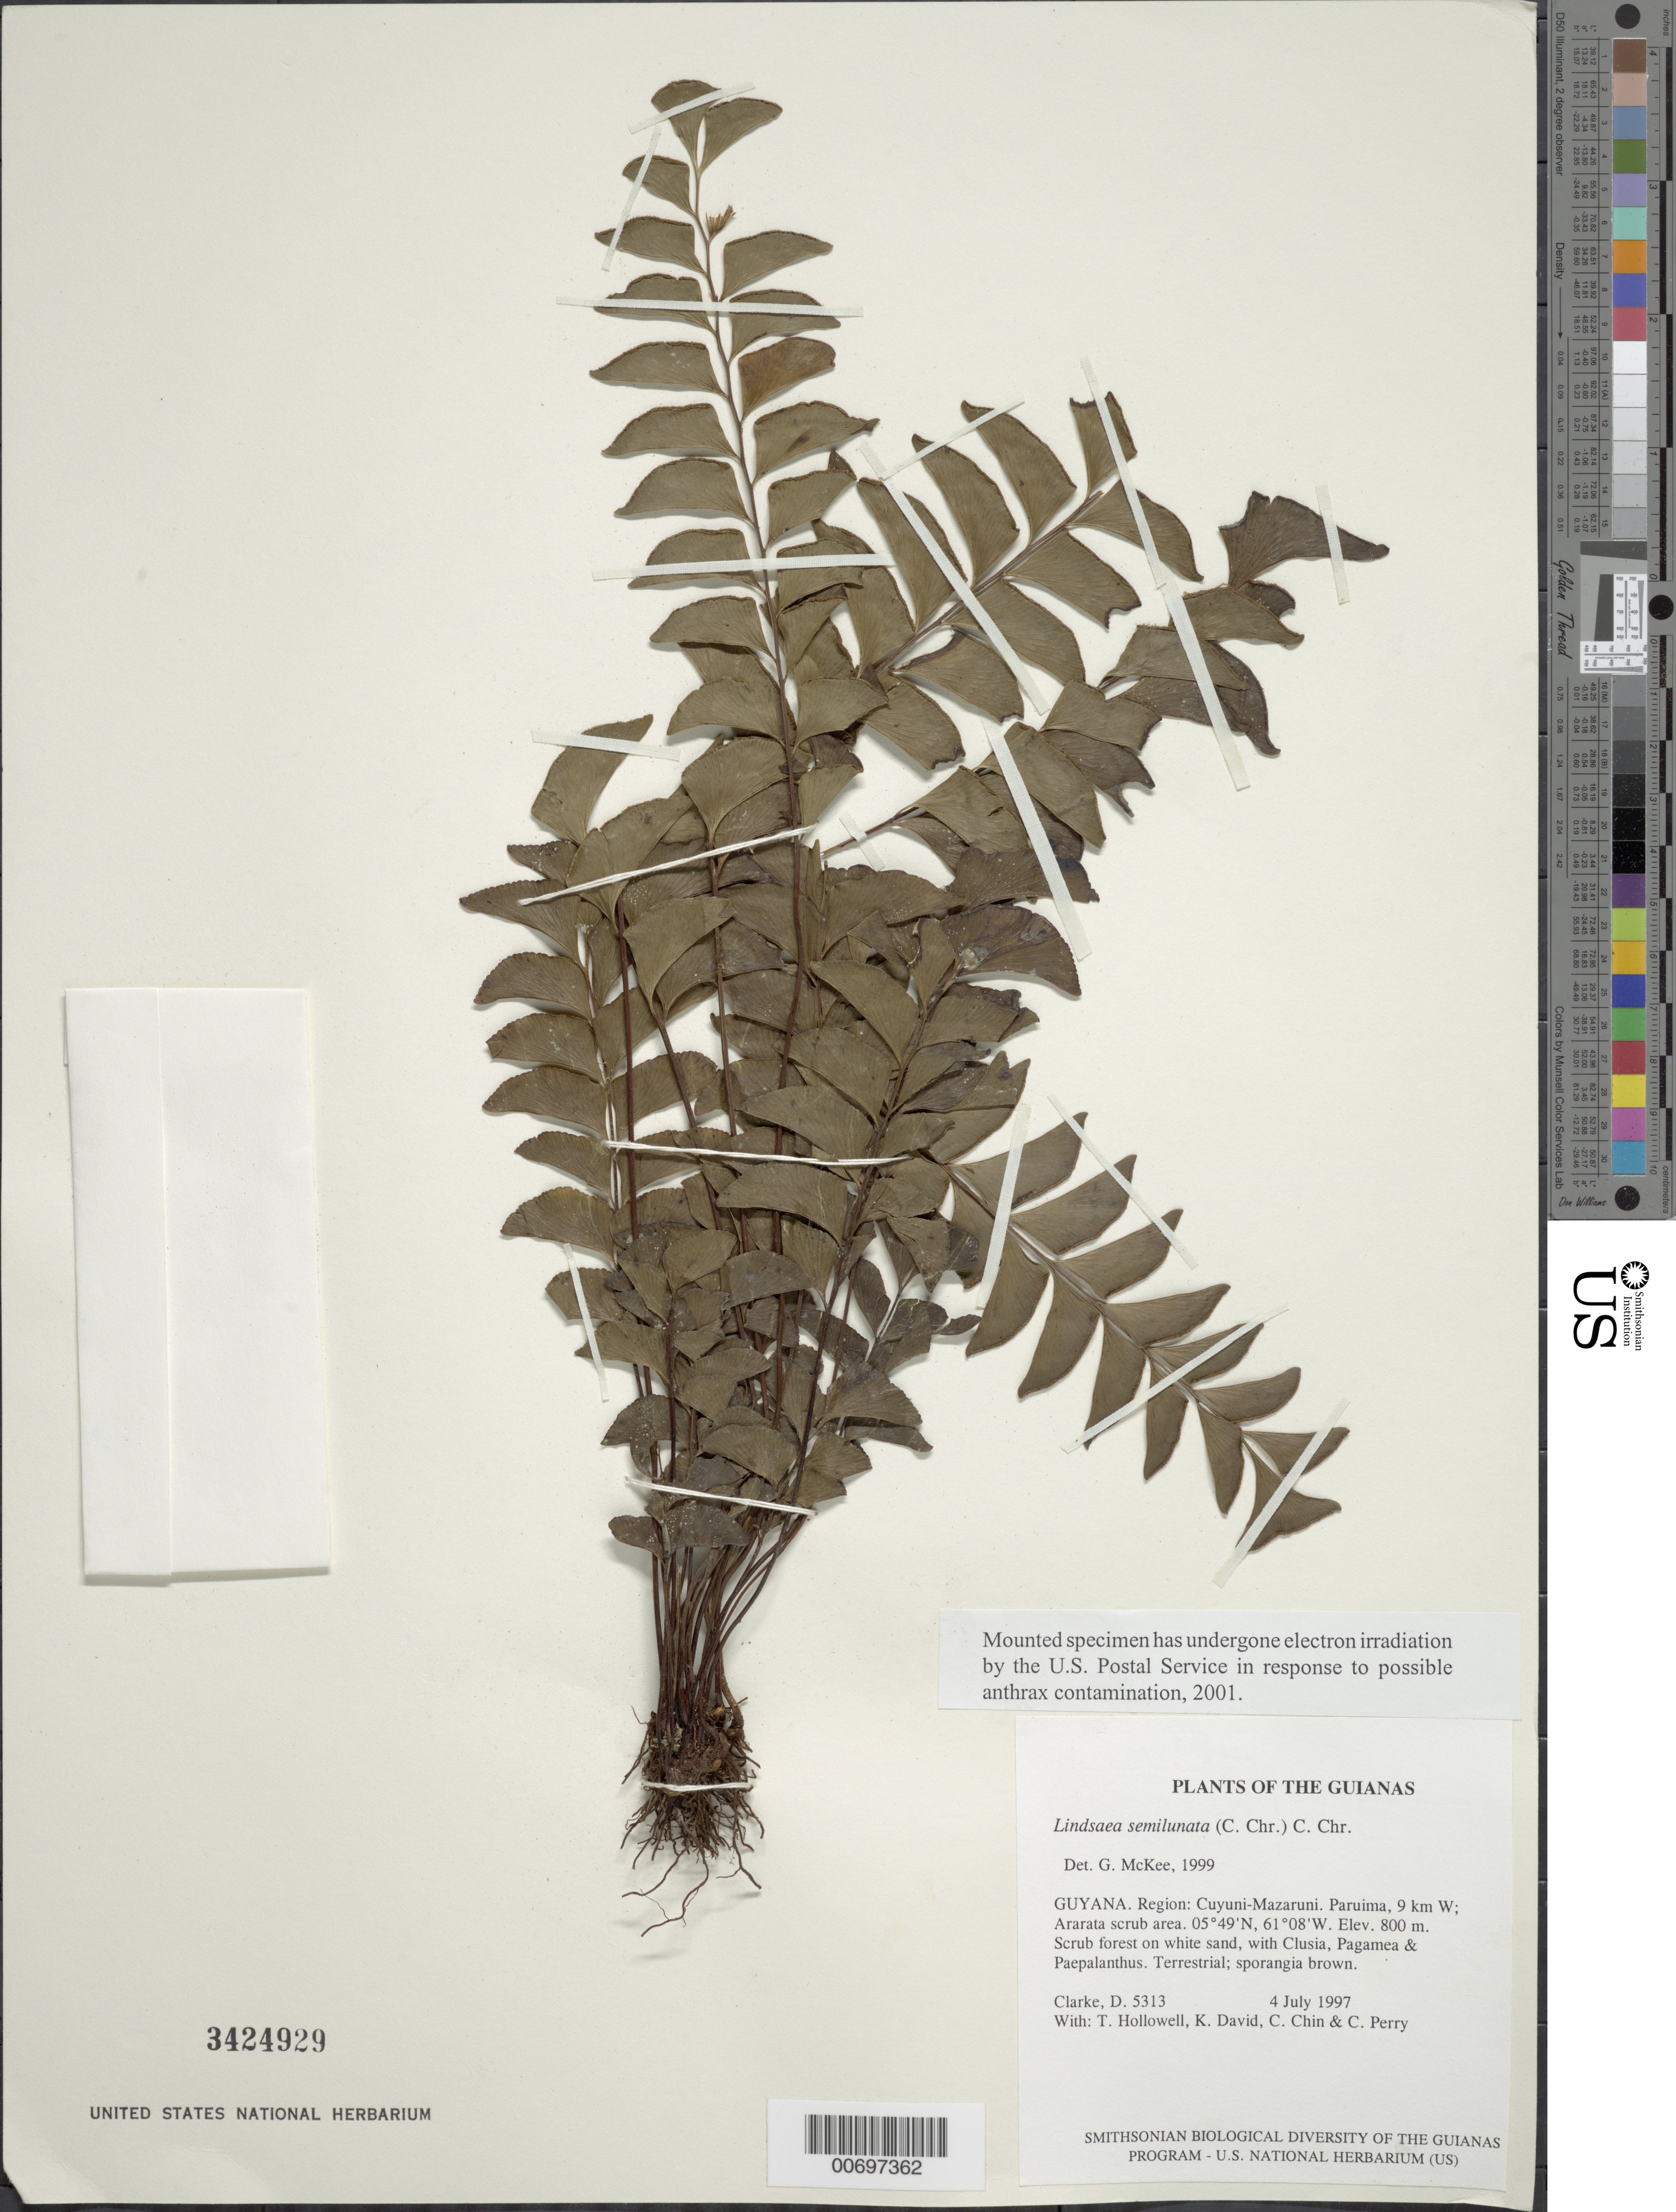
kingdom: Plantae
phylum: Tracheophyta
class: Polypodiopsida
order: Polypodiales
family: Lindsaeaceae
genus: Lindsaea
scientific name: Lindsaea semilunata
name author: (C. Chr.) C. Chr.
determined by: McKee, G. S., (US), NMNH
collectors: H. D. Clarke, T. Hollowell, K. David, C. Chin & C. Perry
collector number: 5313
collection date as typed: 4 July 1997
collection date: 1997-07-04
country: Guyana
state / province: Cuyuni-Mazaruni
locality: Paruima, 9 km W; Ararata scrub area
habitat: Scrub forest on white sand, with Clusia, Pagamea & Paepalanthus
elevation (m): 800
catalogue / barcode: US 3424929